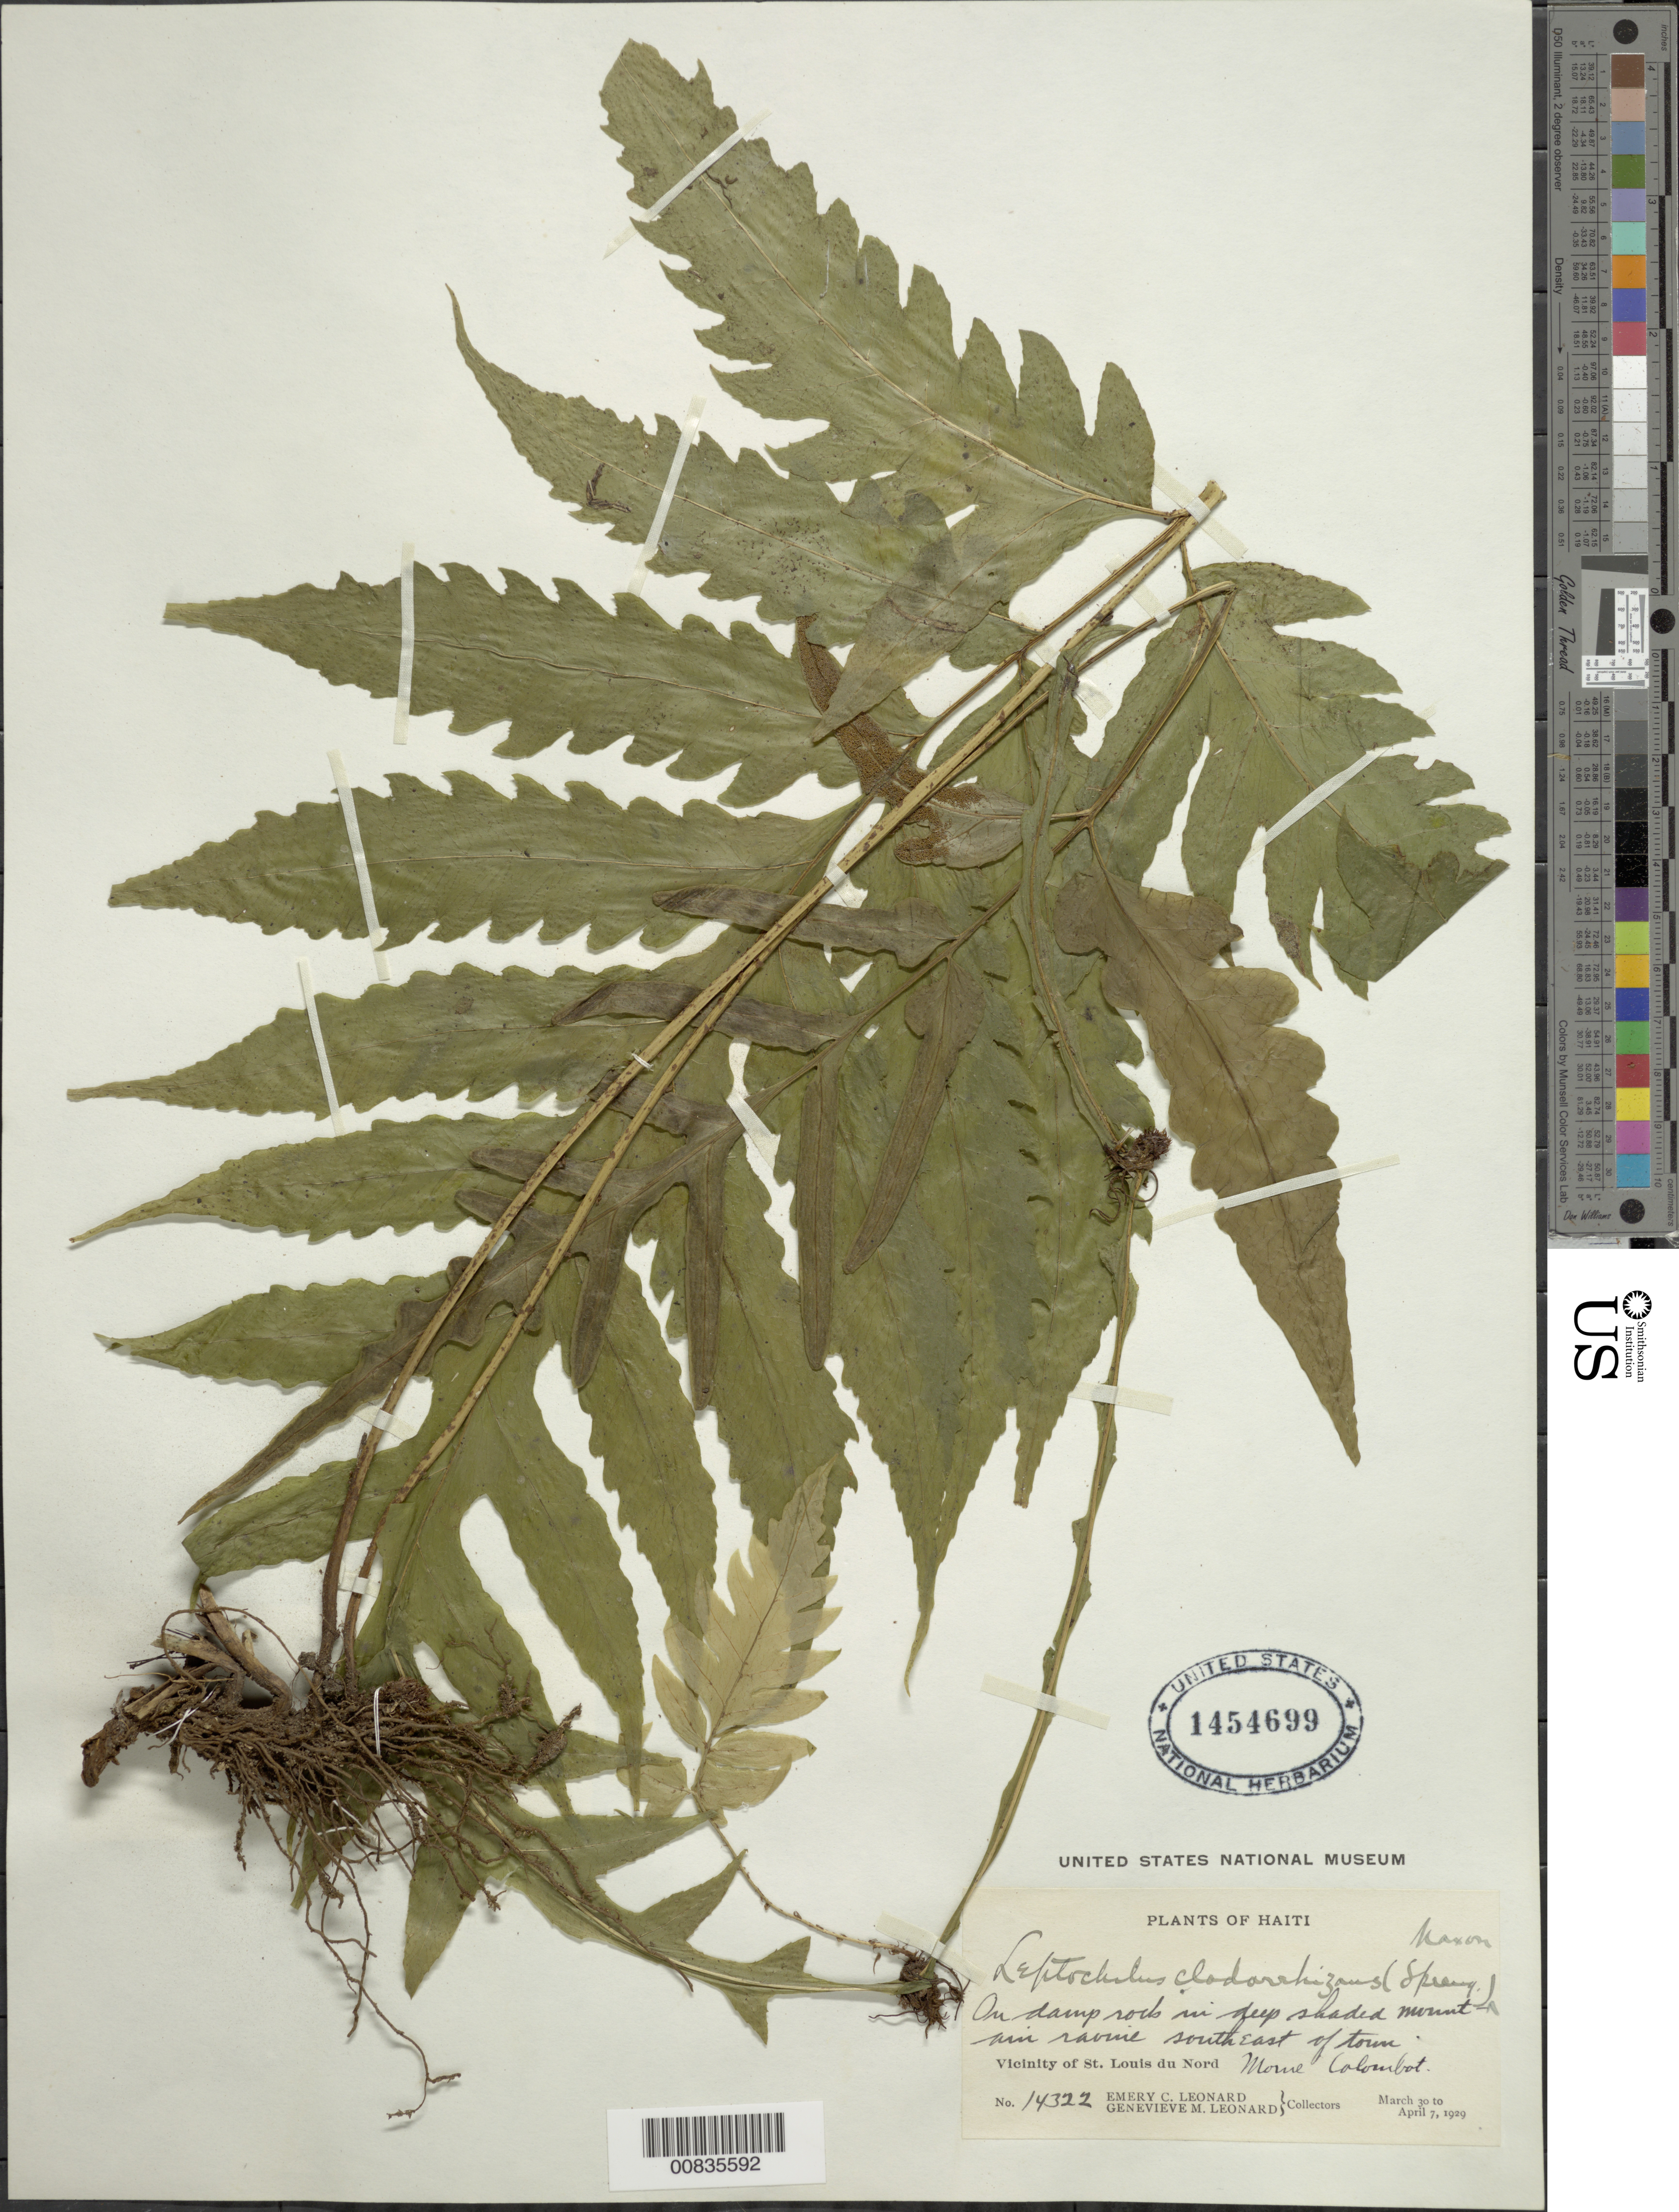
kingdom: Plantae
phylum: Tracheophyta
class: Polypodiopsida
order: Polypodiales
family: Dryopteridaceae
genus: Bolbitis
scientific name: Bolbitis portoricensis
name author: (Spreng.) Hennipman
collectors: E. C. Leonard & G. M. Leonard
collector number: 14322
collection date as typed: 30 Mar 1929 to 07 Apr 1929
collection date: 1929-03-30/1929-04-07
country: Haiti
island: Hispaniola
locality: St. Louis du Nord, SE of town; Morne Colombot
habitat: Damp rock in deep shaded mountain ravine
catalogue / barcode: US 1454699